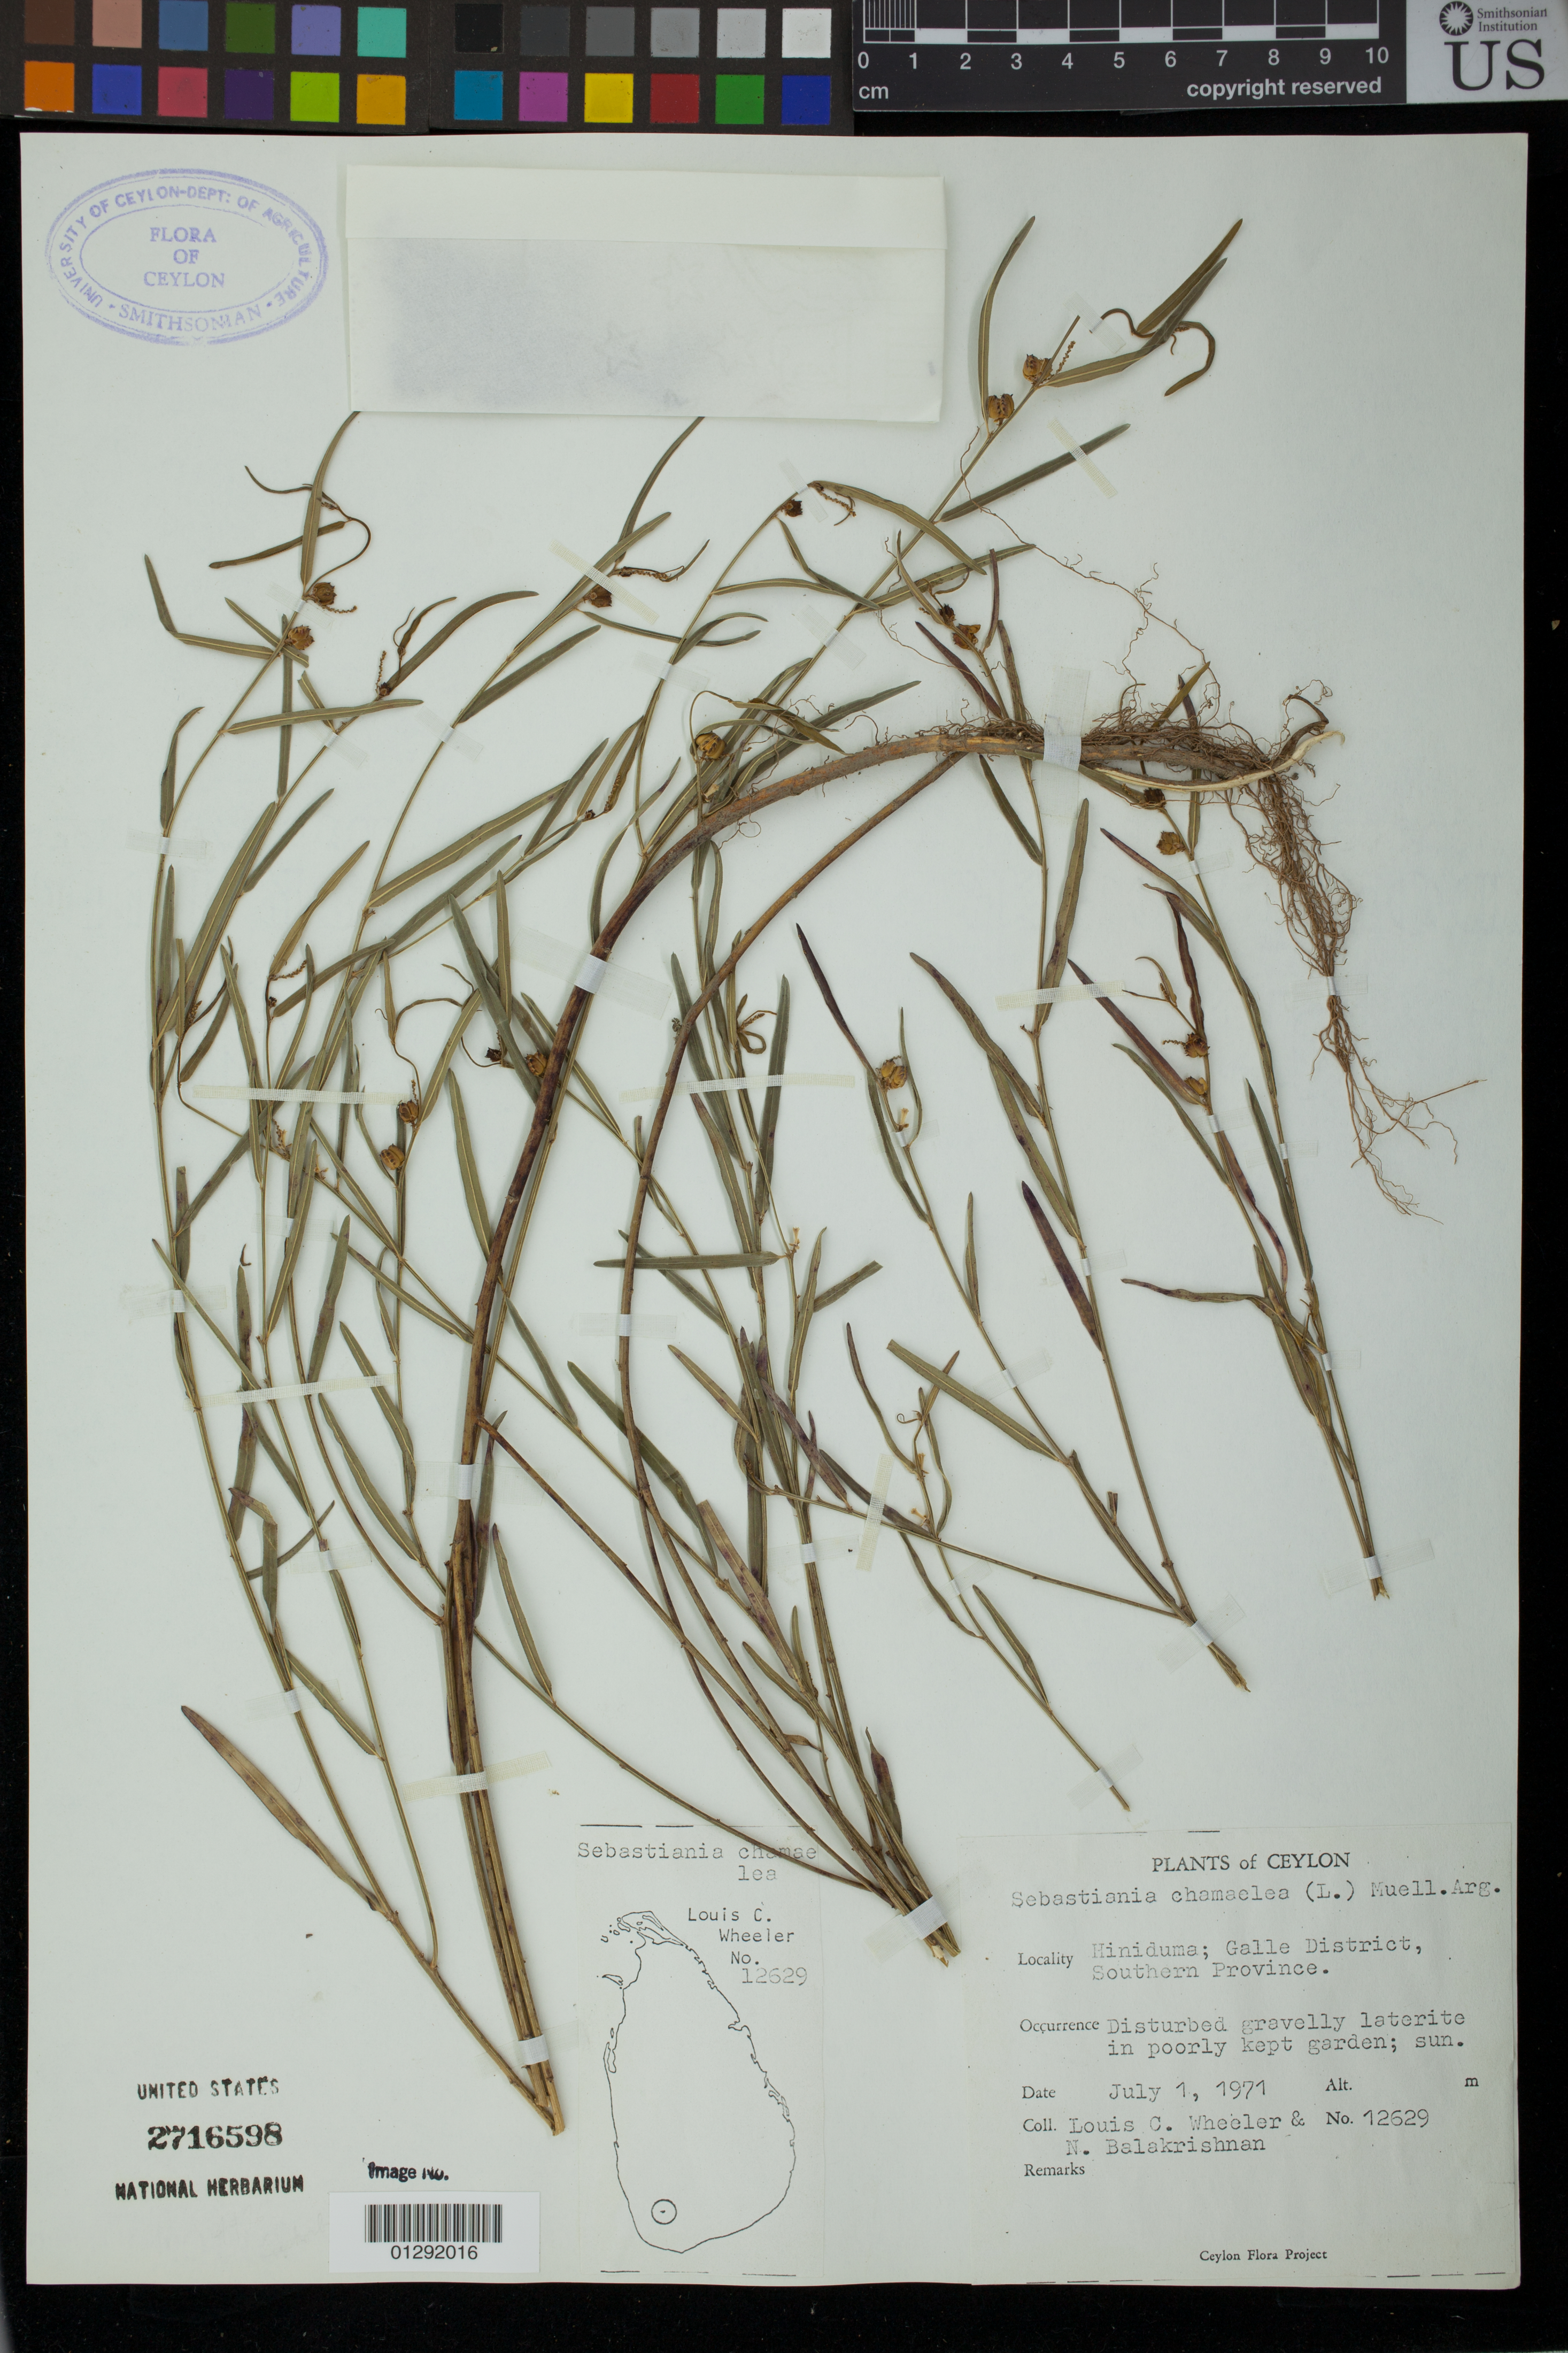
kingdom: Plantae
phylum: Tracheophyta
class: Magnoliopsida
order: Malpighiales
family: Euphorbiaceae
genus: Sebastiania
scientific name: Sebastiania chamaelea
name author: (L.) Müll. Arg.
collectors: L. C. Wheeler & N. Balakrishnan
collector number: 12629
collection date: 1971-07-01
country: Sri Lanka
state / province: Southern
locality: Ceylon. Hiniduma; Galle District.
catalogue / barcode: US 2716598